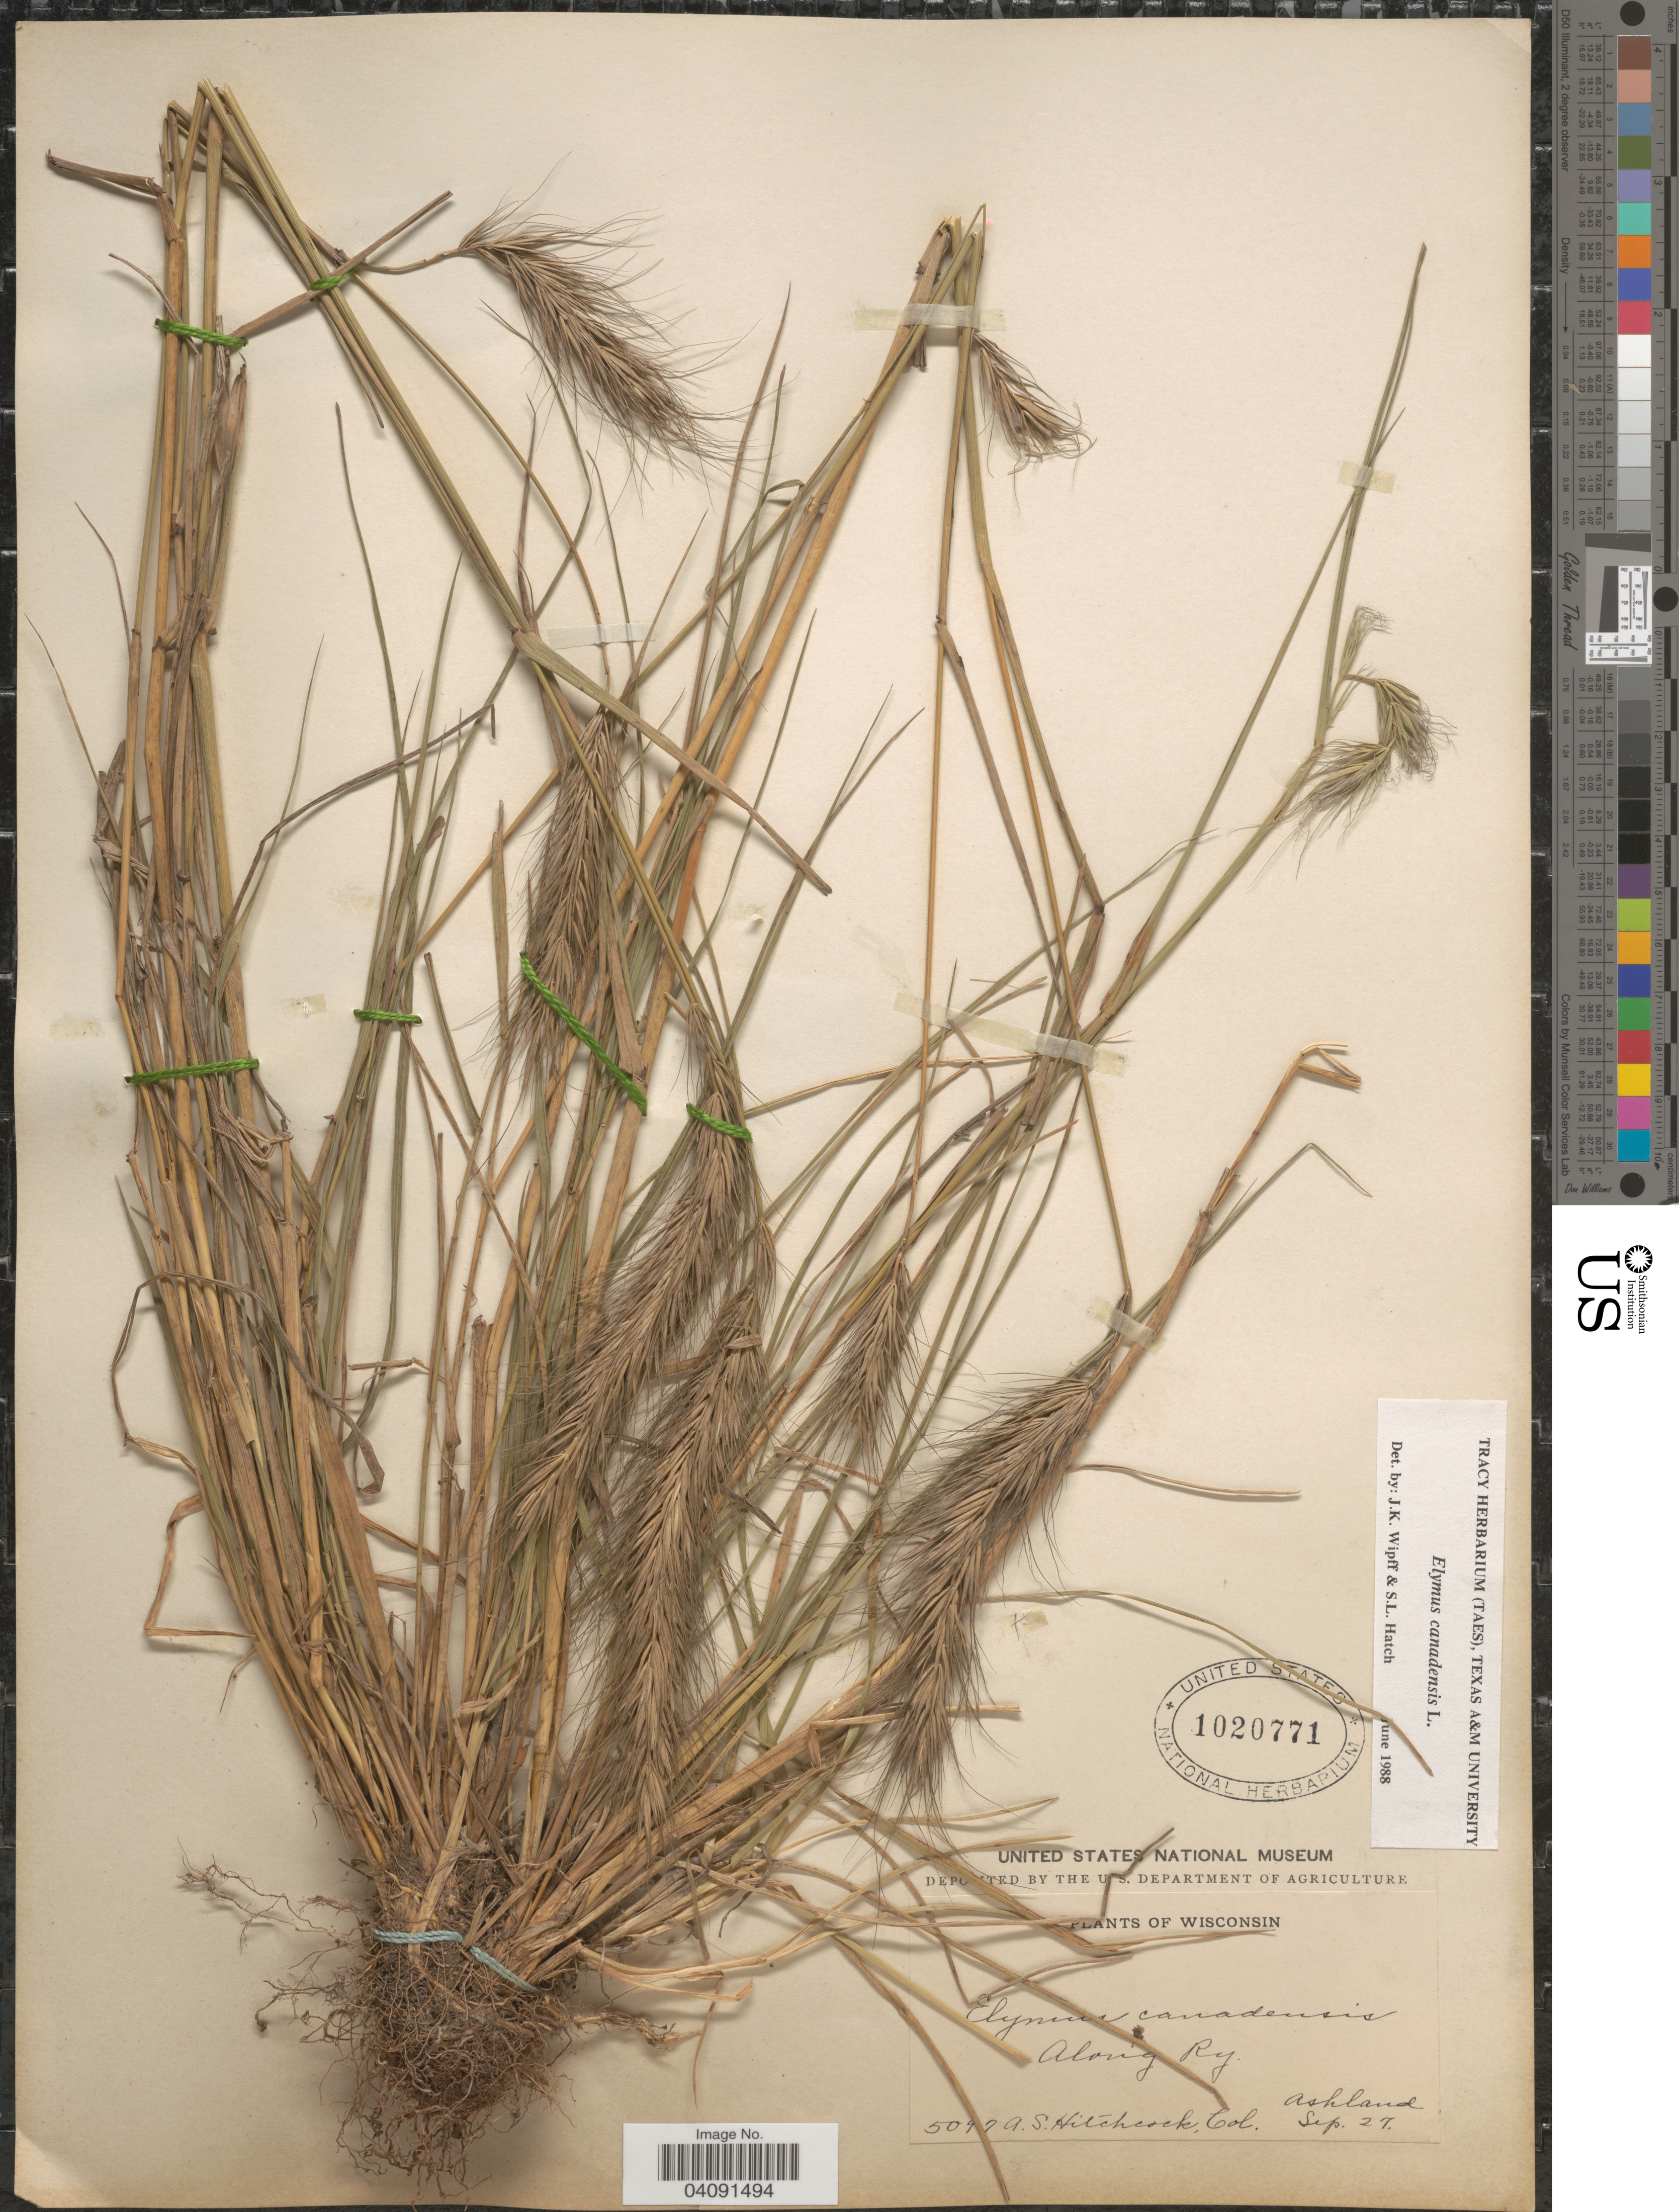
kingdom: Plantae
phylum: Tracheophyta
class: Liliopsida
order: Poales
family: Poaceae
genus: Elymus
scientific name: Elymus canadensis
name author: L.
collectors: A. S. Hitchcock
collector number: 50!7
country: United States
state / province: Wisconsin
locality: Along Ry. Ashland.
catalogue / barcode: US 1020771